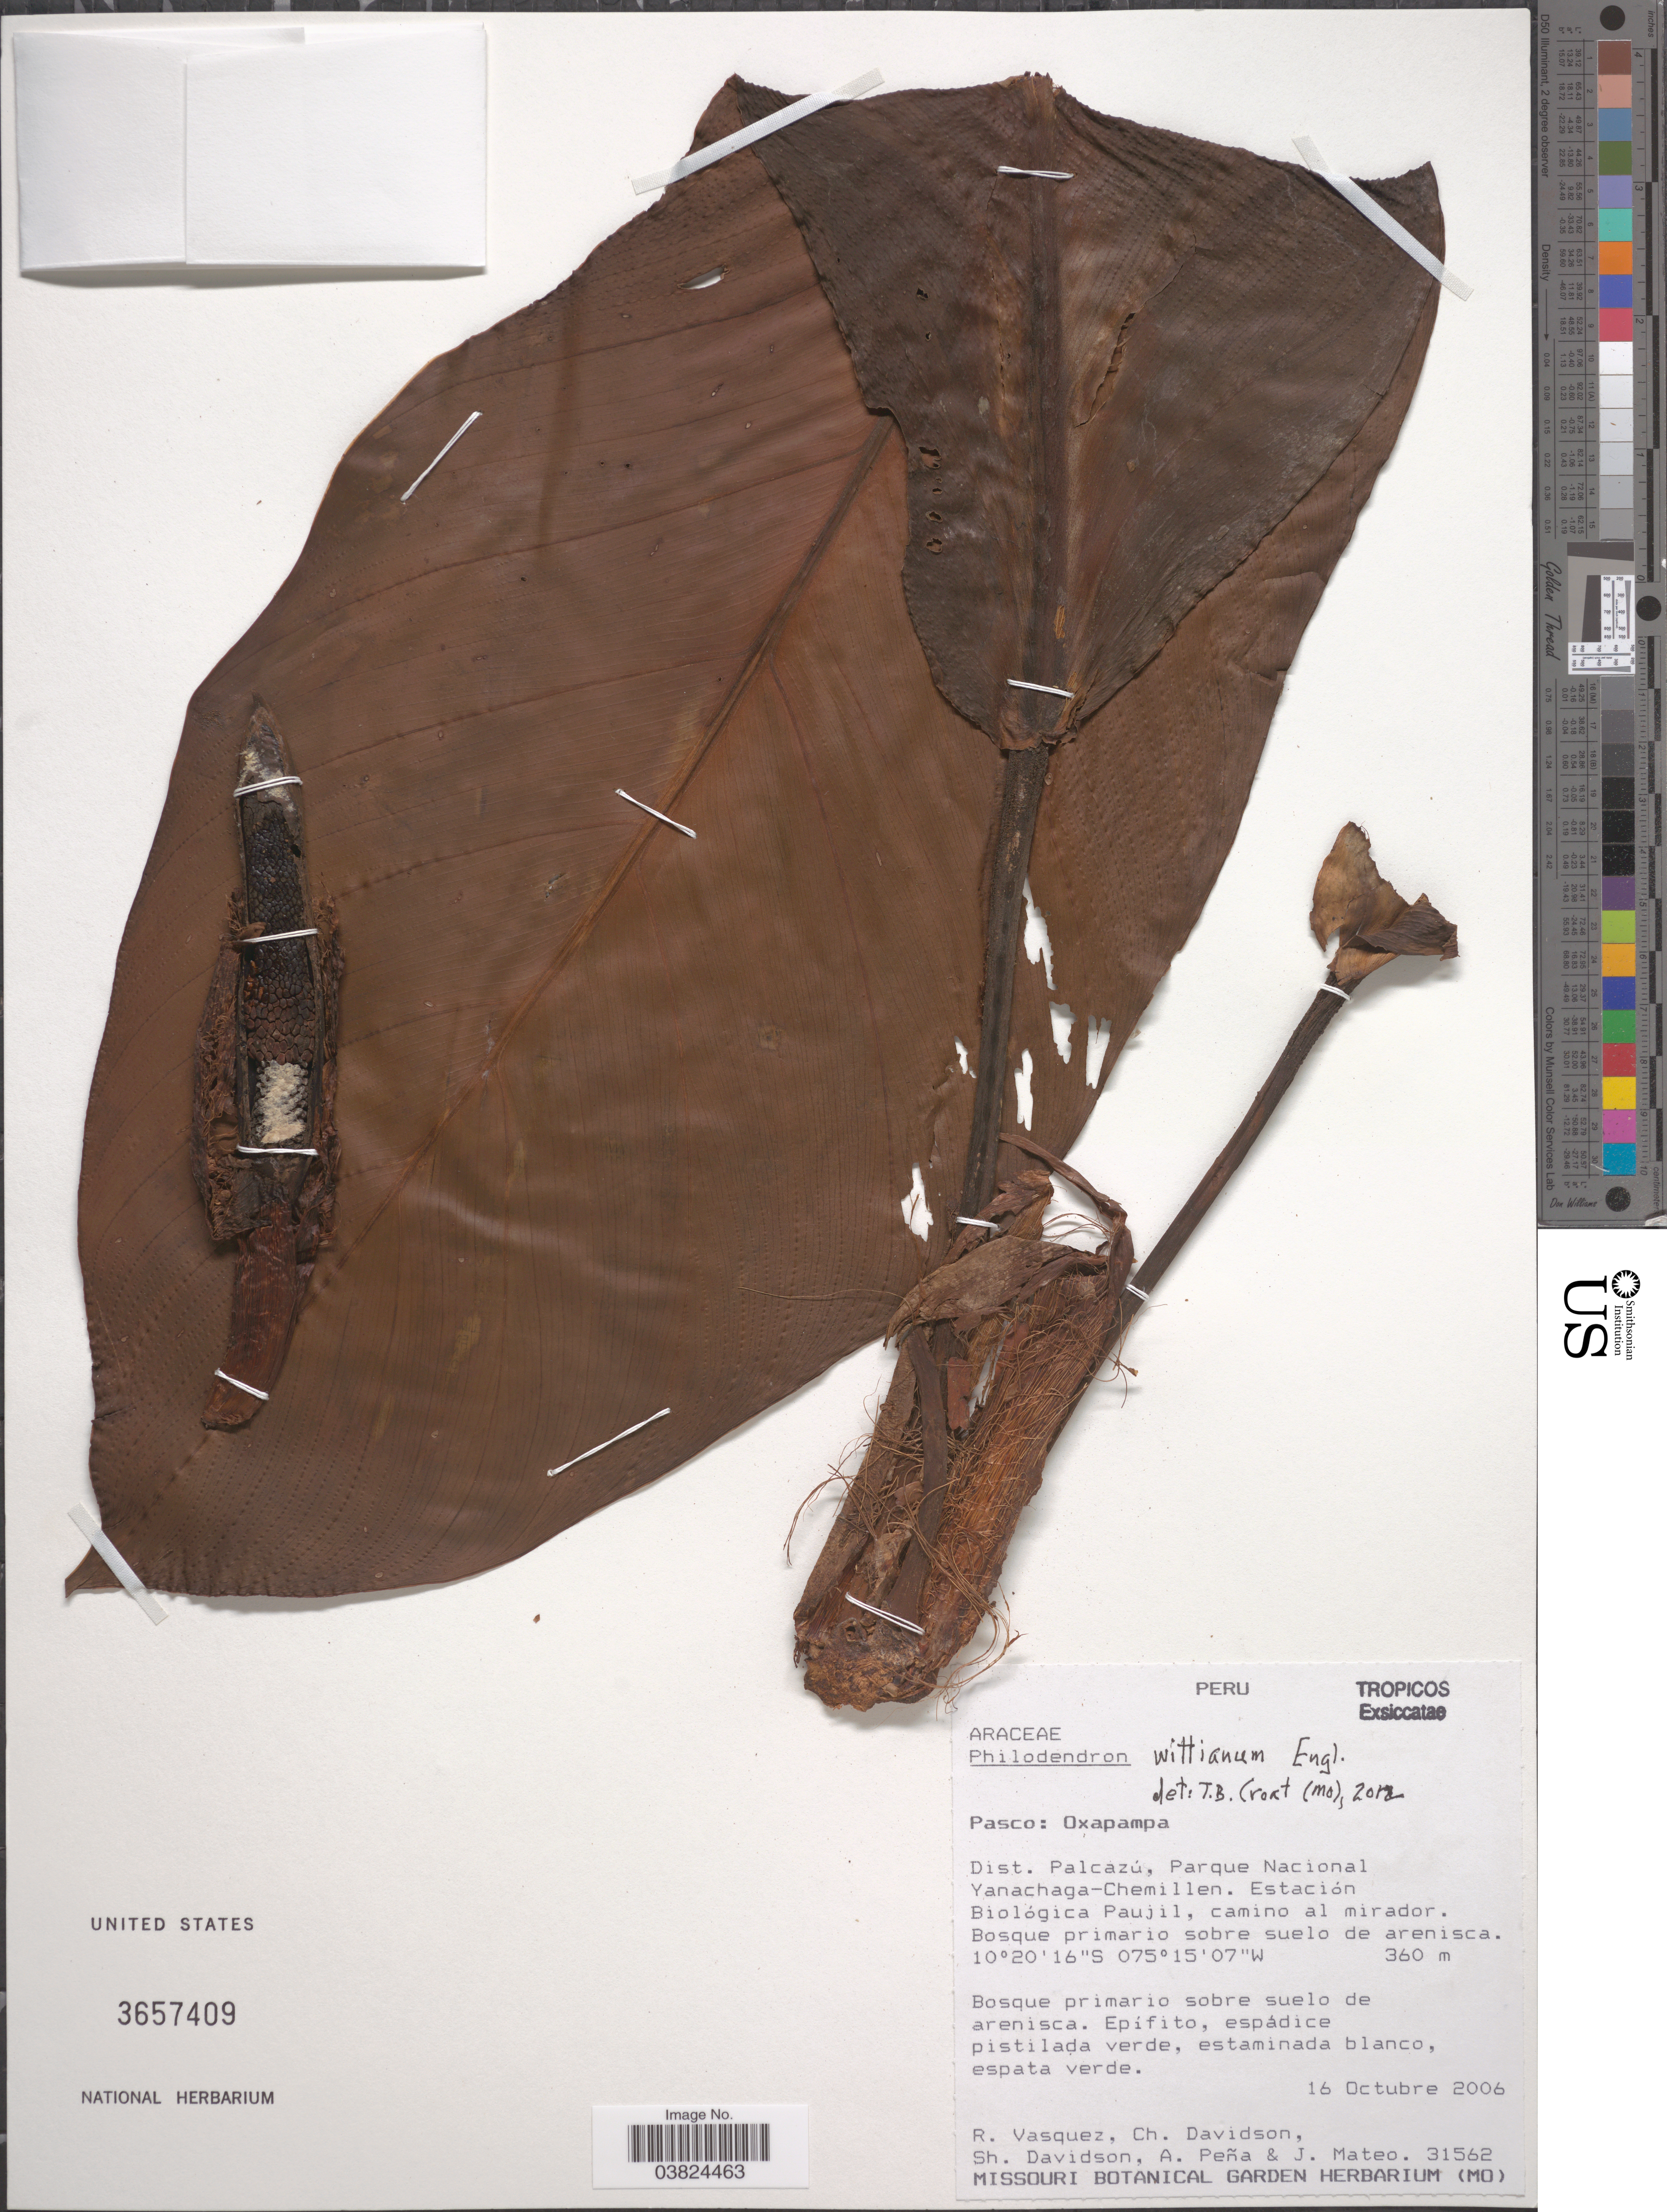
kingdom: Plantae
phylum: Tracheophyta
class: Liliopsida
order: Alismatales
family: Araceae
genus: Philodendron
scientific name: Philodendron wittianum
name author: Engl.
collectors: R. Vasquez, C. Davidson, S. Davidson, A. Peña & J. Mateo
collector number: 31562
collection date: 2006-10-16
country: Peru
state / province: Pasco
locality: Oxapampa. Dist. Palcazú, Parque Nacional Yanachaga-Chemillen. Estación Biológica Paujil, camino al mirador.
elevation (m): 360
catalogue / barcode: US 3657409